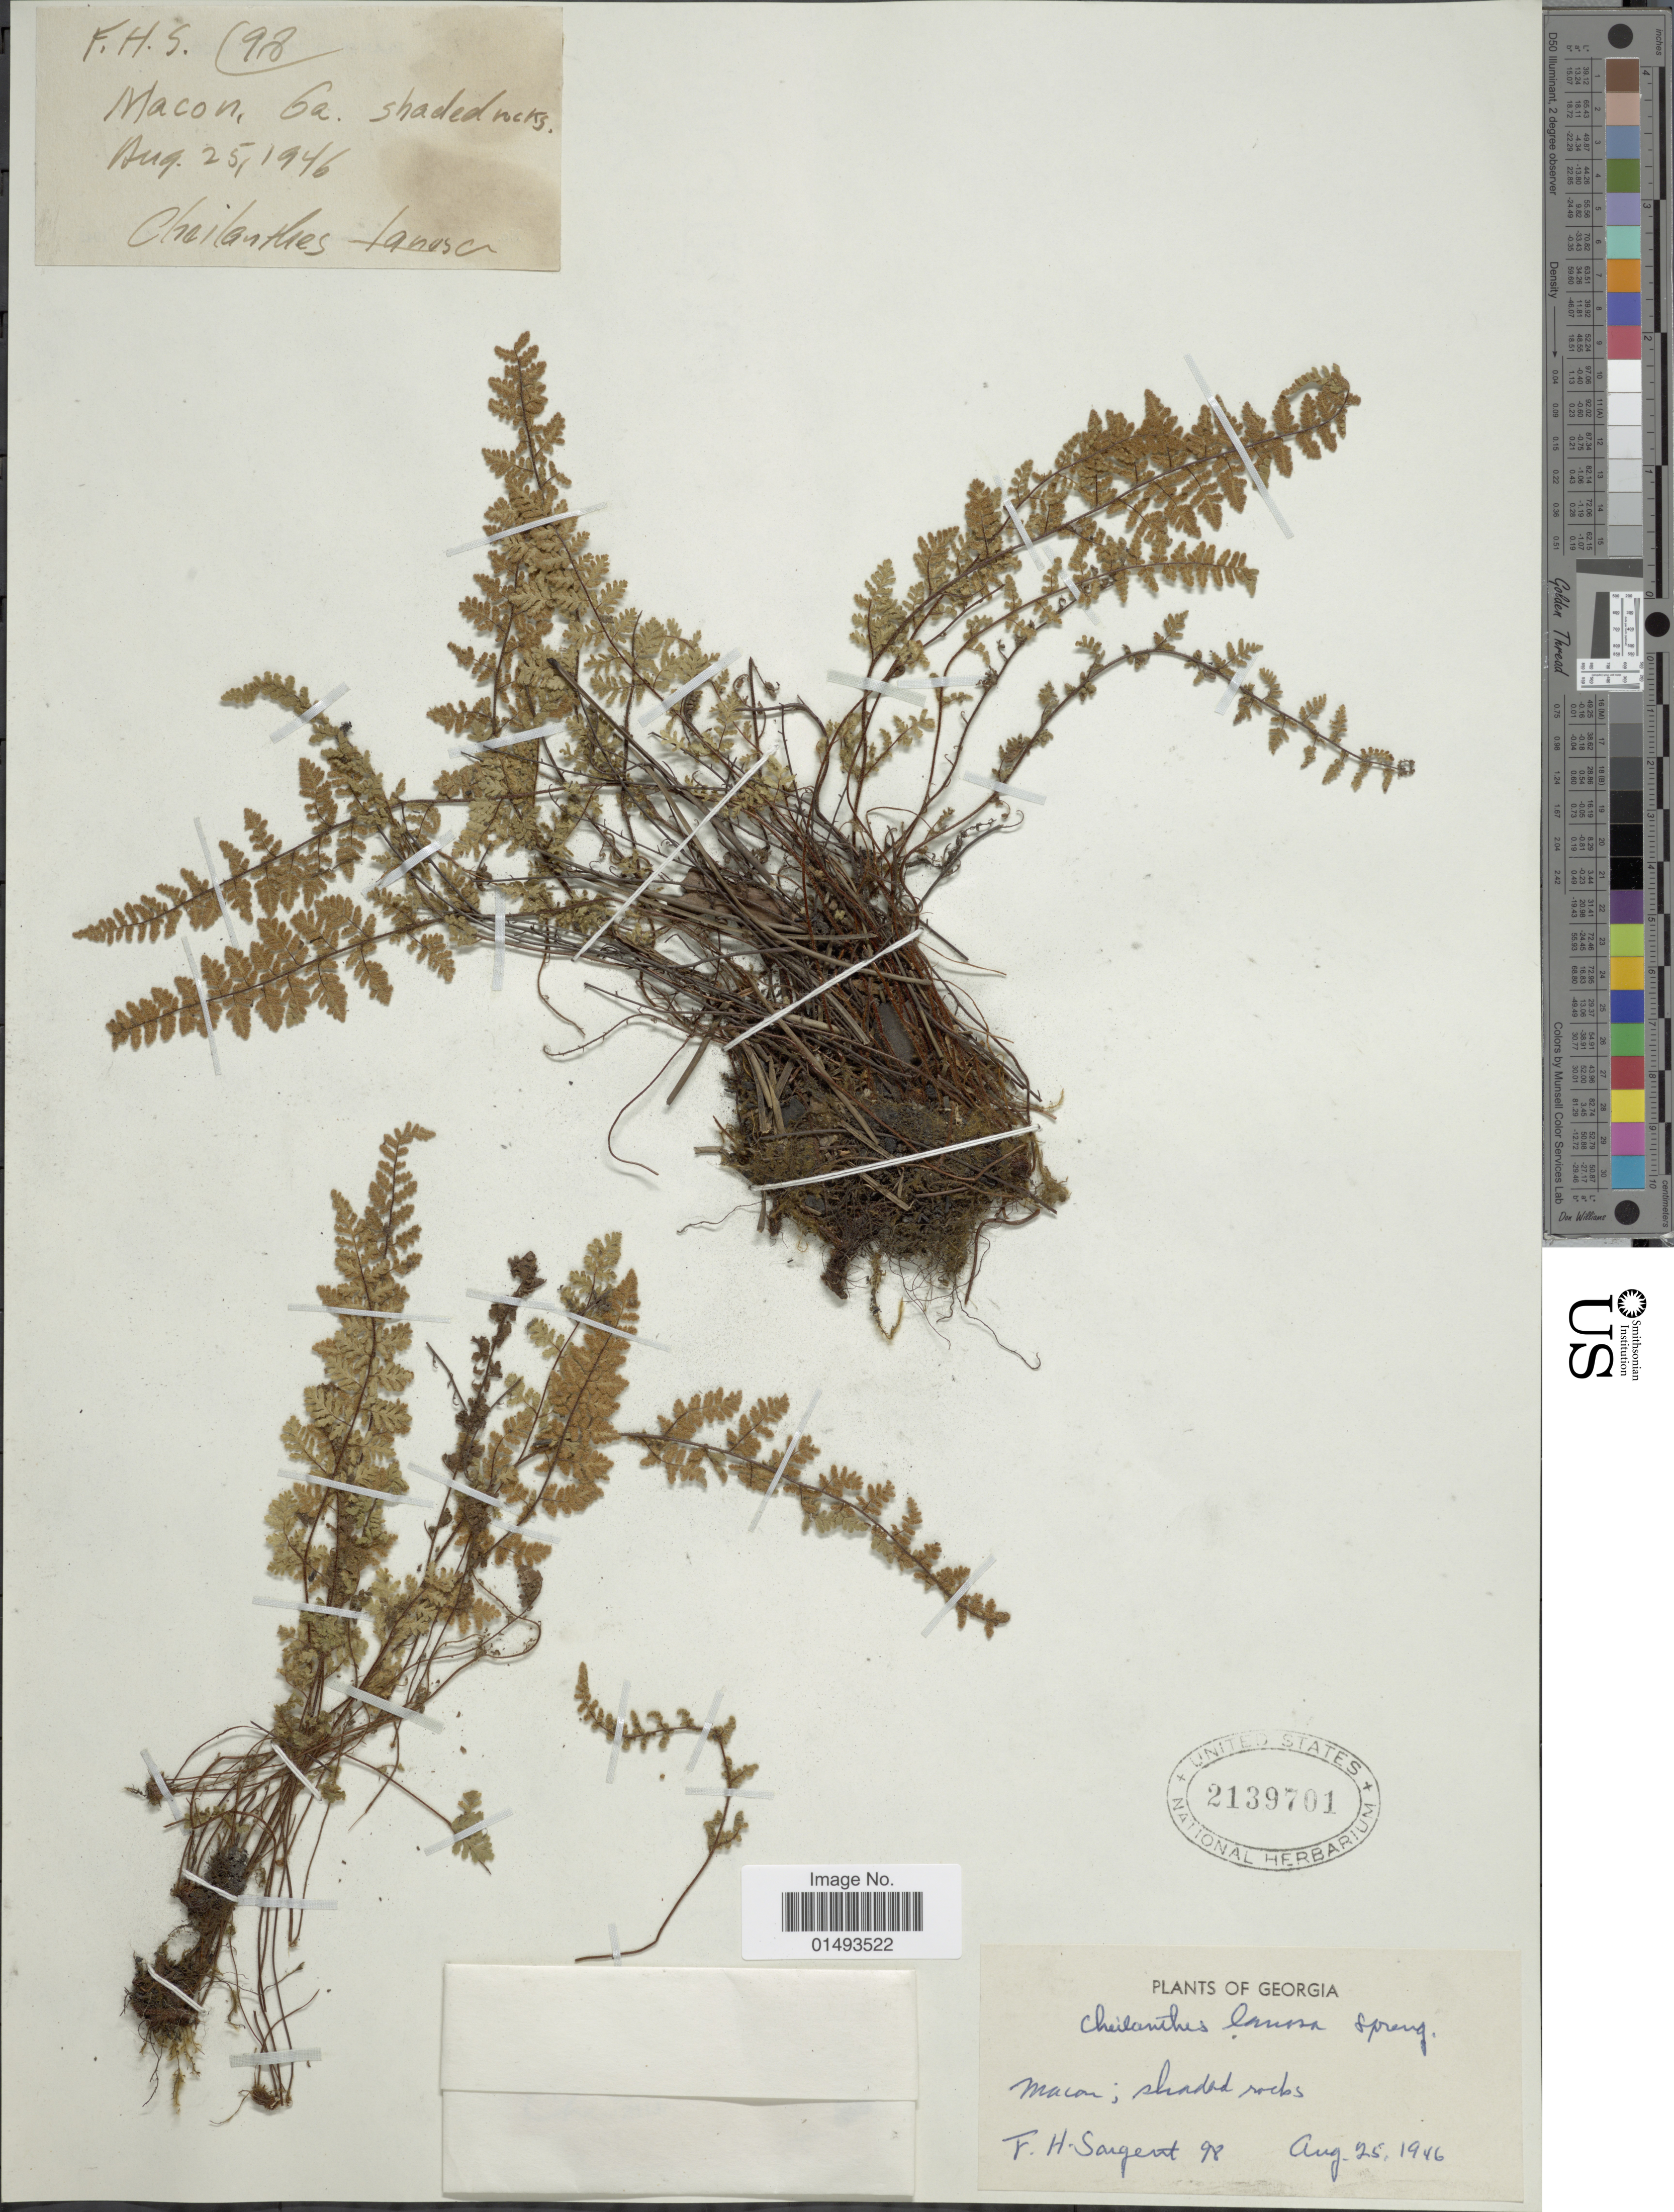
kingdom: Plantae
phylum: Tracheophyta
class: Polypodiopsida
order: Polypodiales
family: Pteridaceae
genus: Myriopteris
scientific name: Myriopteris lanosa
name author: (Michx.) Grusz & Windham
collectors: F. H. Sargent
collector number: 98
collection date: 1946-08-25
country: United States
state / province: Georgia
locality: Plants of Georgia, Macon; shaded rocks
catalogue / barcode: US 2139701